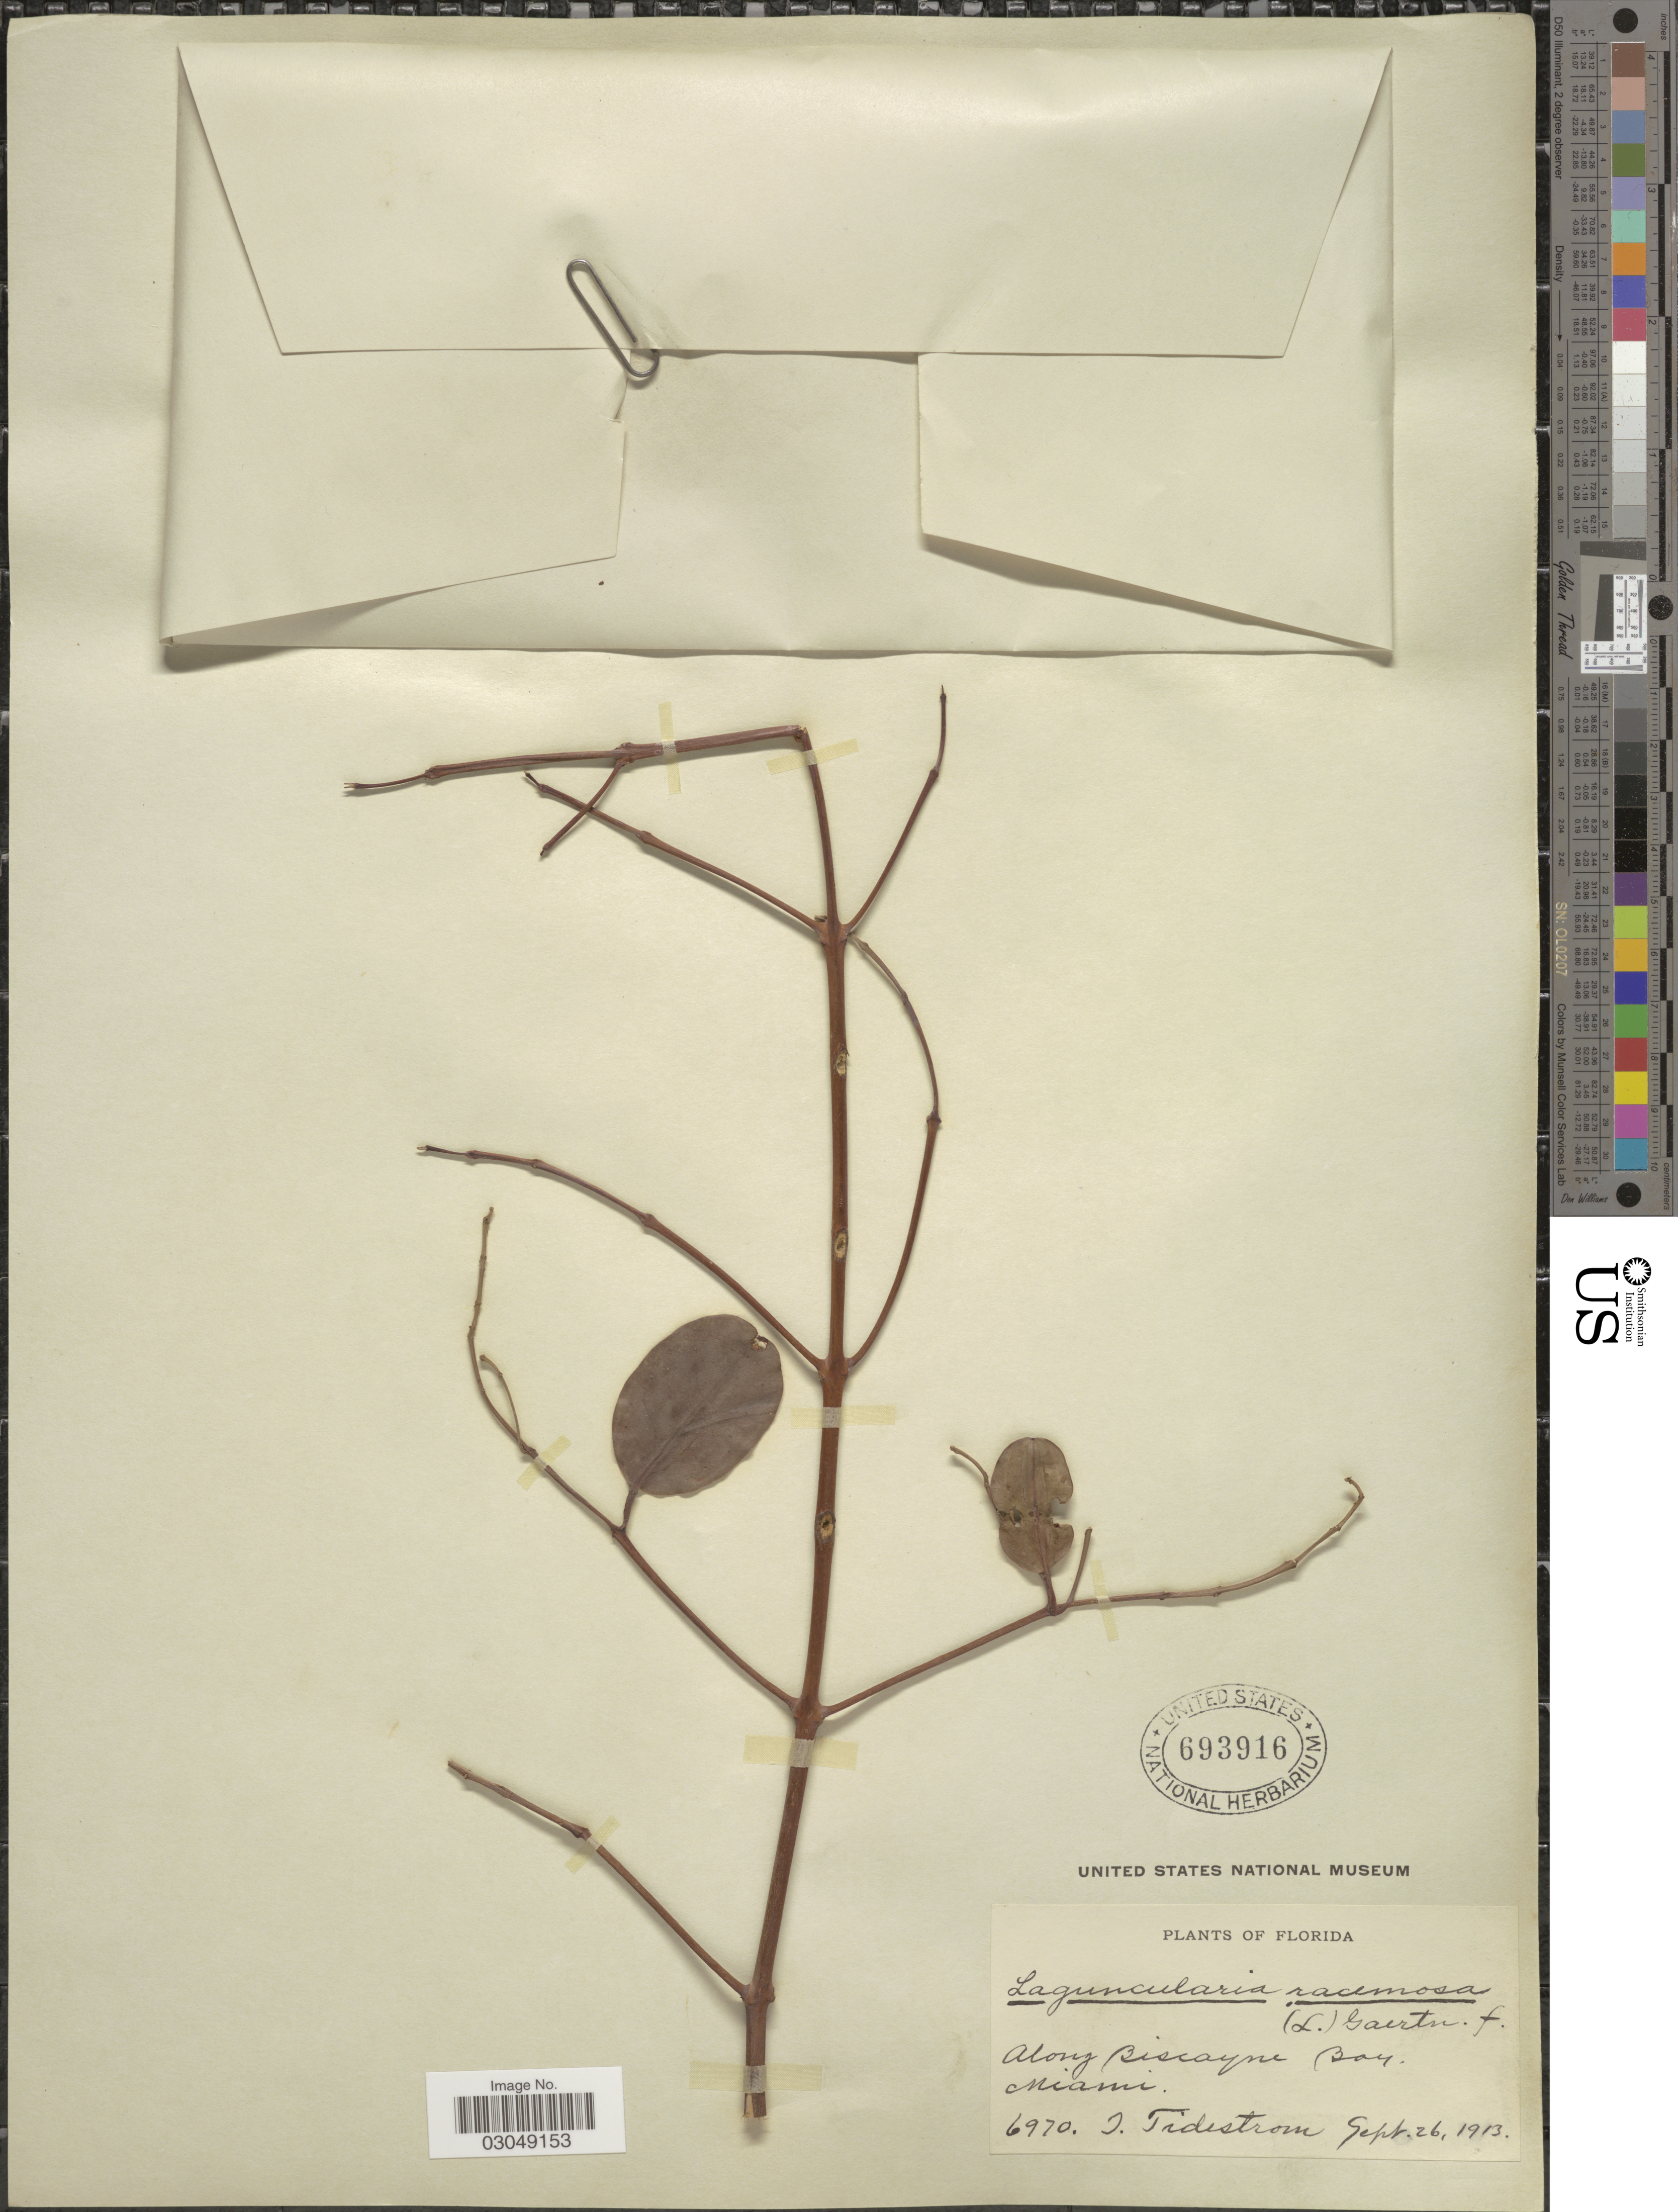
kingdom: Plantae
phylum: Tracheophyta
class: Magnoliopsida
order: Myrtales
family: Combretaceae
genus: Laguncularia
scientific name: Laguncularia racemosa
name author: (L.) C.F. Gaertn.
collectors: I. F. Tidestrom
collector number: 6970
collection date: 1913-09-26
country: United States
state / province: Florida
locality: Along Biscayne Bay. Miami.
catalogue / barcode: US 693916